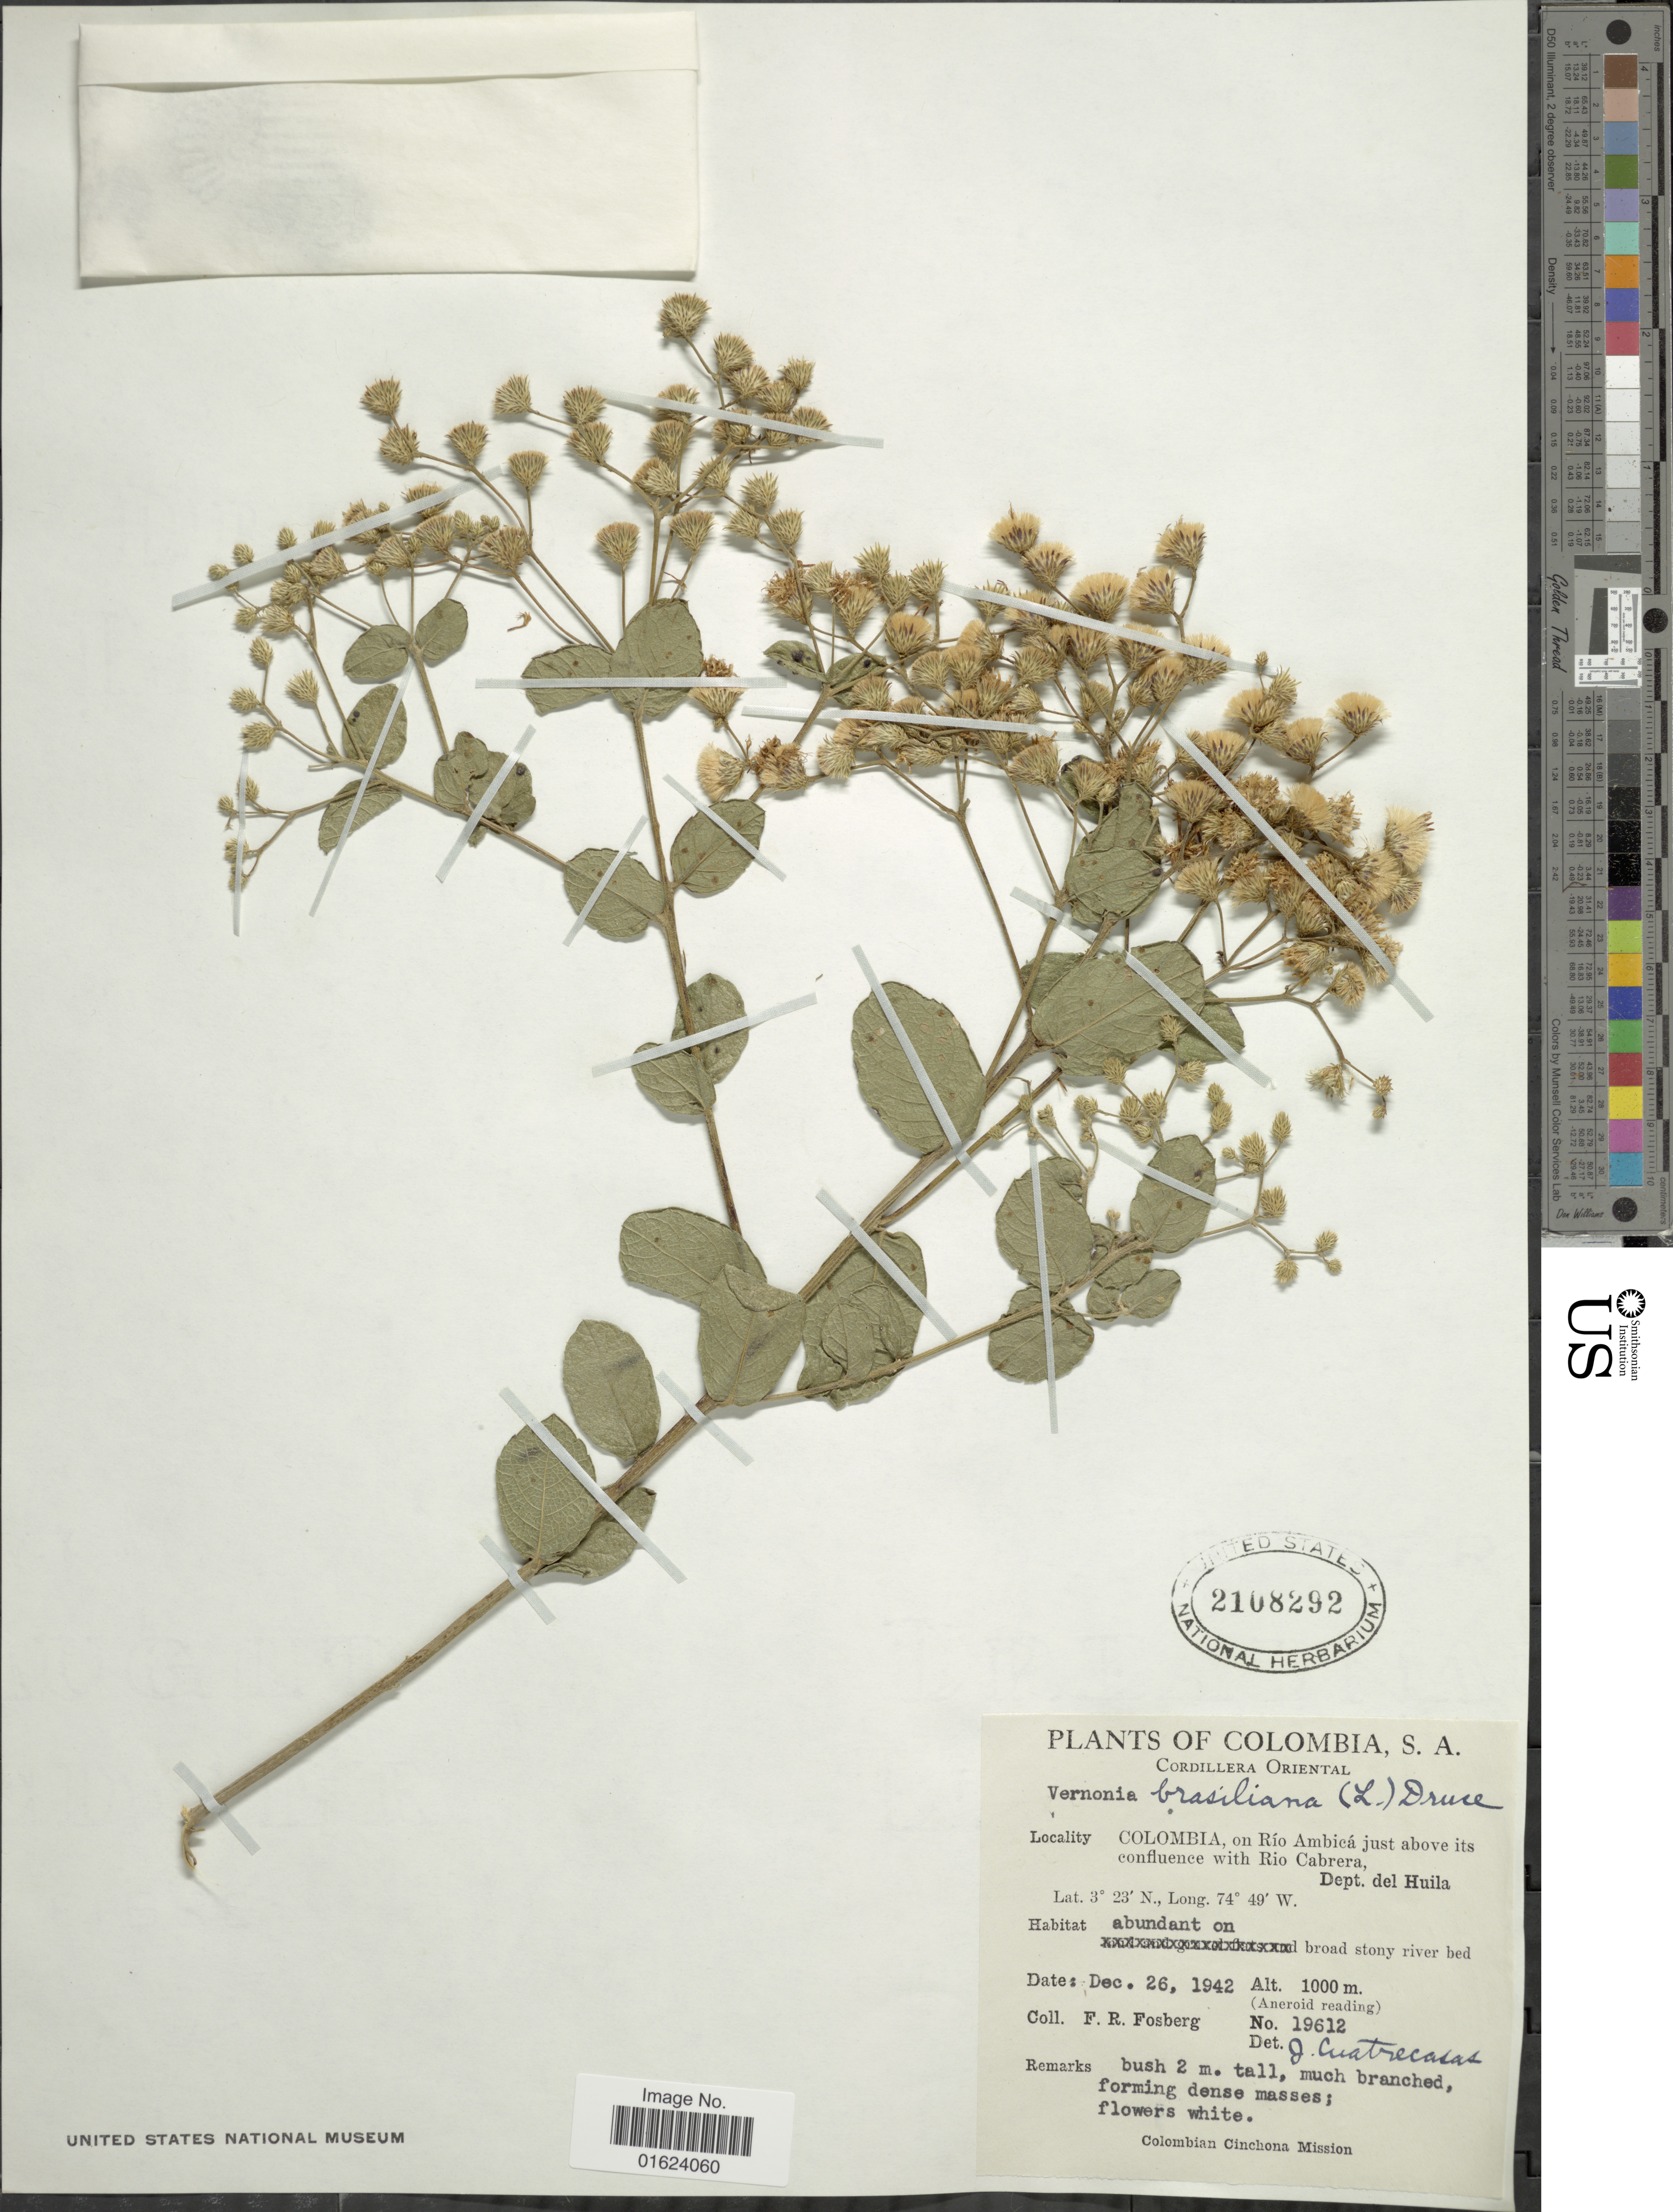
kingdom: Plantae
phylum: Tracheophyta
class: Magnoliopsida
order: Asterales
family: Asteraceae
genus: Vernonia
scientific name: Vernonia brasiliana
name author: (L.) Druce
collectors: F. R. Fosberg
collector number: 19612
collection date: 1942-12-26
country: Colombia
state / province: Huila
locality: Cordillera Oriemtal. Colombia, om Rio Ambica just above its confluence with Rio Cabrera. Dept. del Huila.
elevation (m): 1000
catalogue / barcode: US 2108292